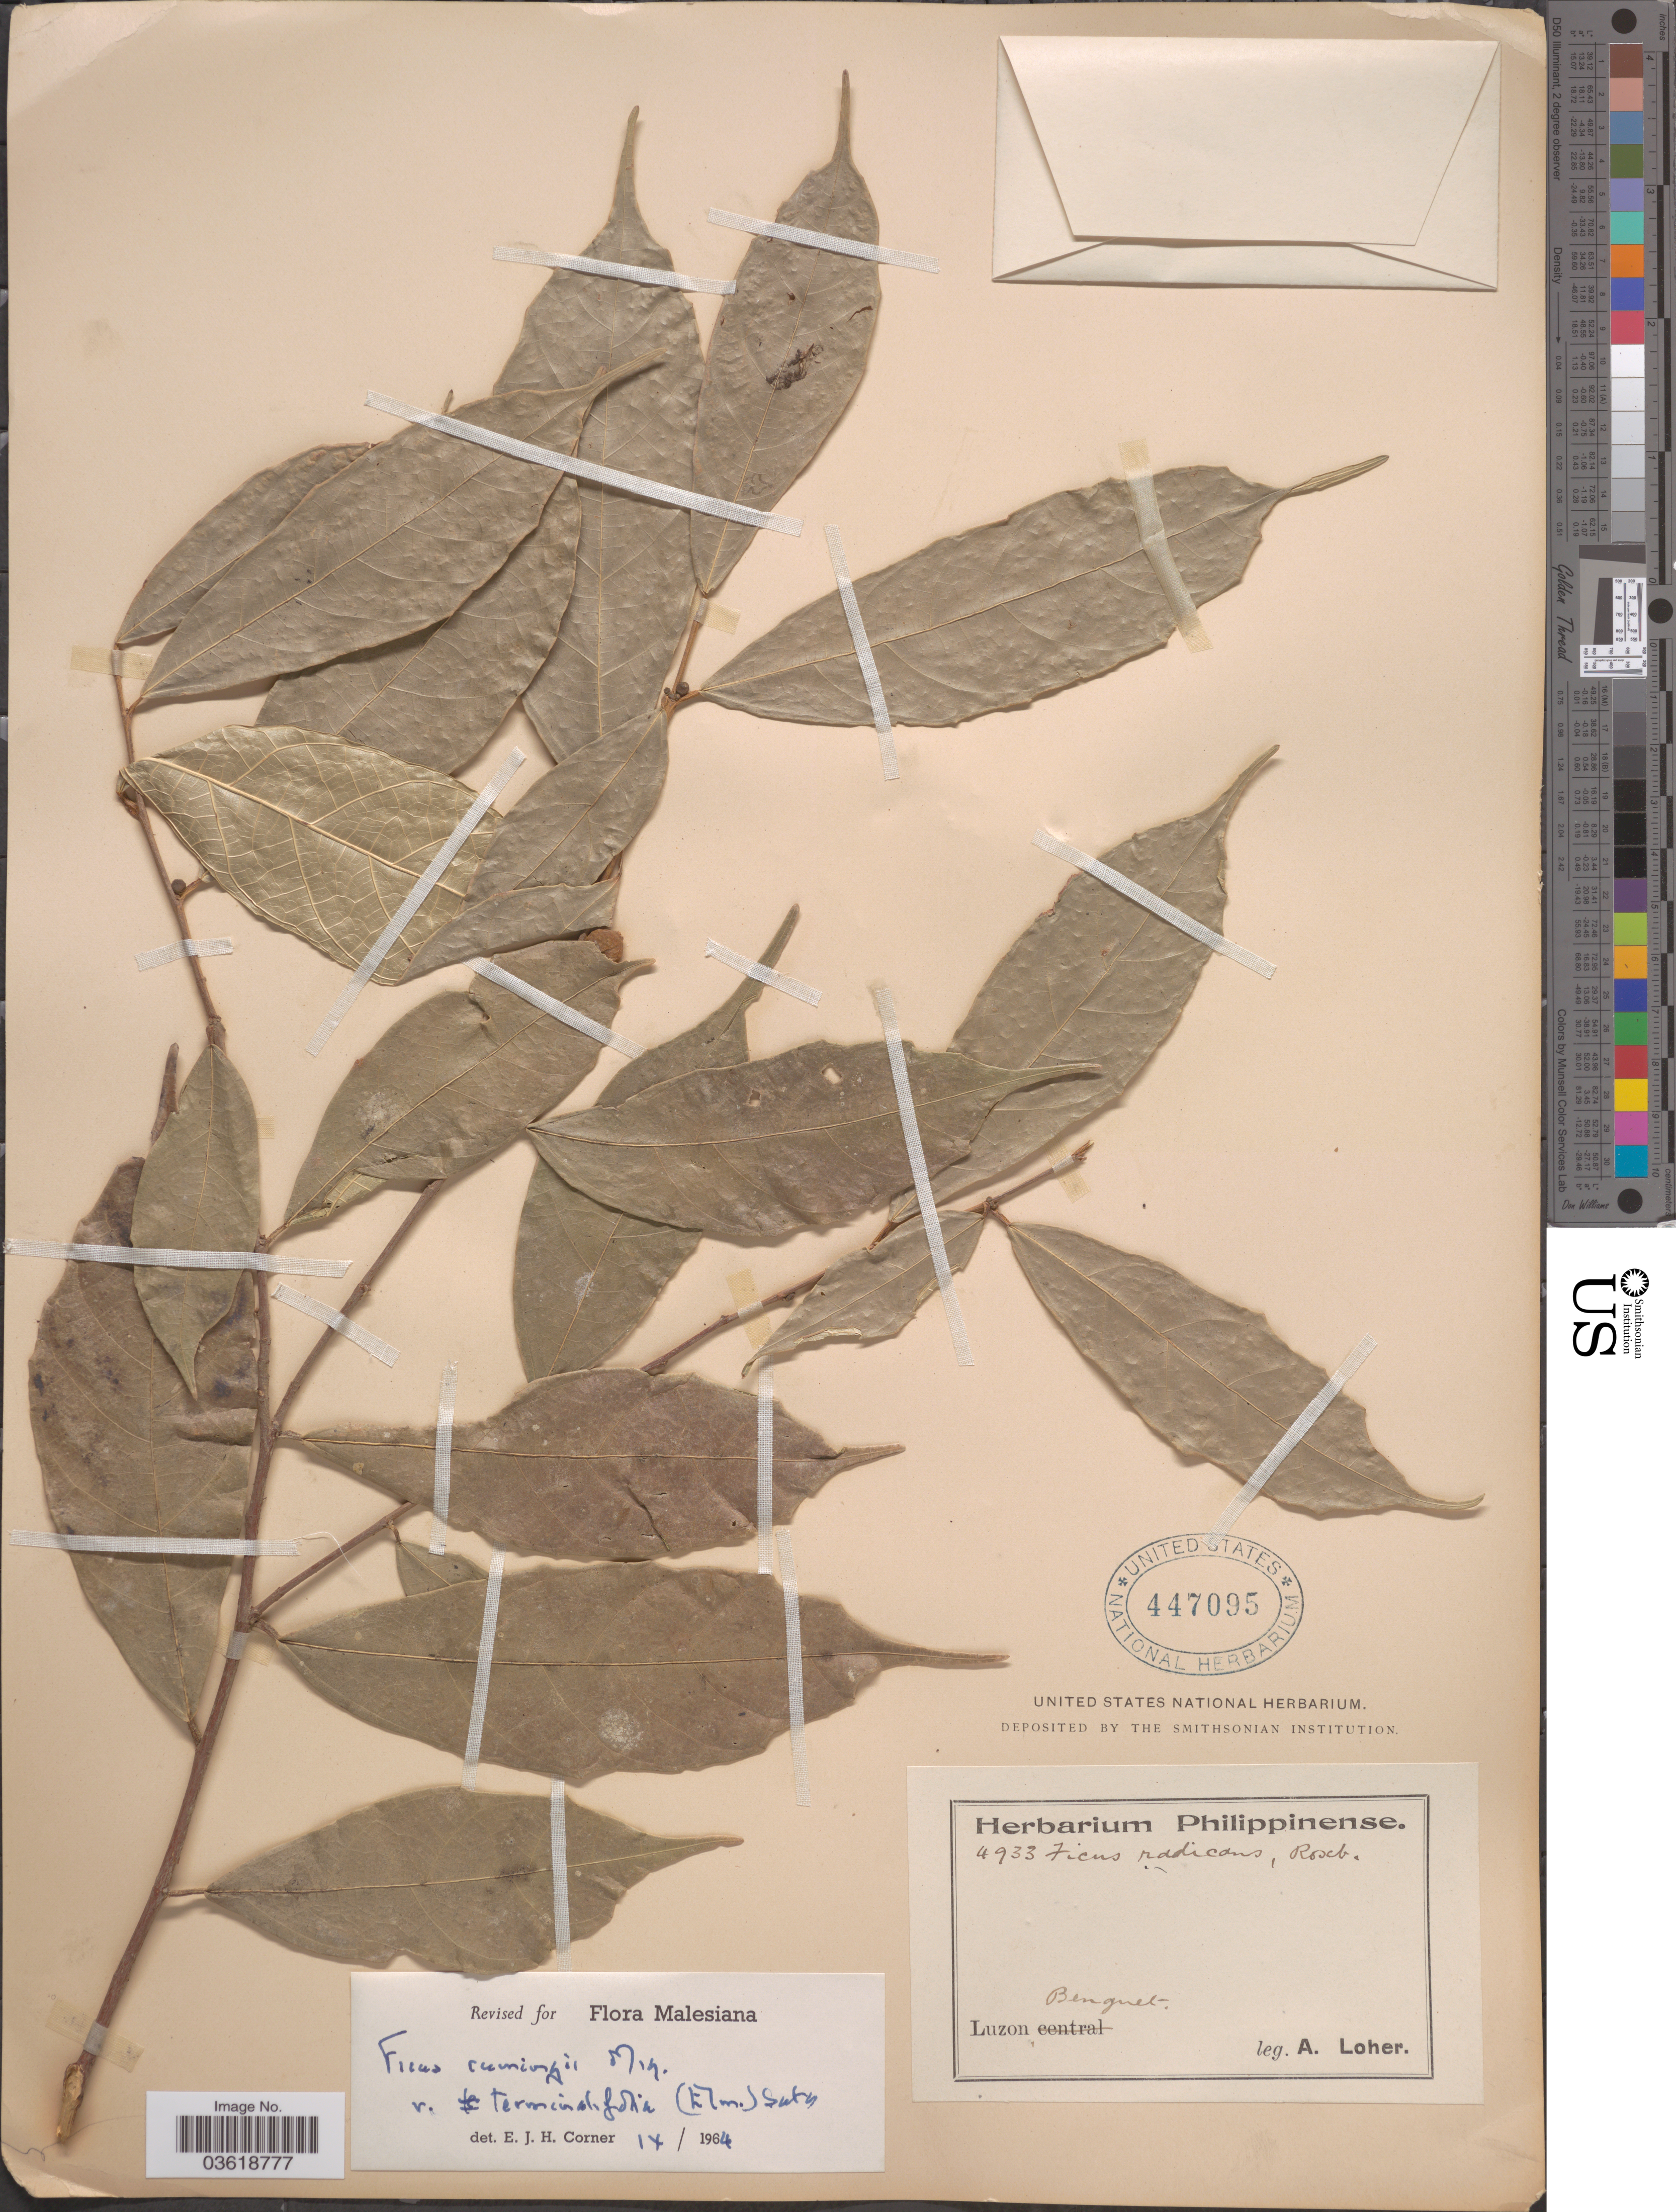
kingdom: Plantae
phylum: Tracheophyta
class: Magnoliopsida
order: Rosales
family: Moraceae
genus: Ficus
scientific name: Ficus cumingii var. terminalifolia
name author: (Elmer) Sata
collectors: A. Loher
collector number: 4933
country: Philippines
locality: Luzon. Benguet.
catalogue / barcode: US 447095